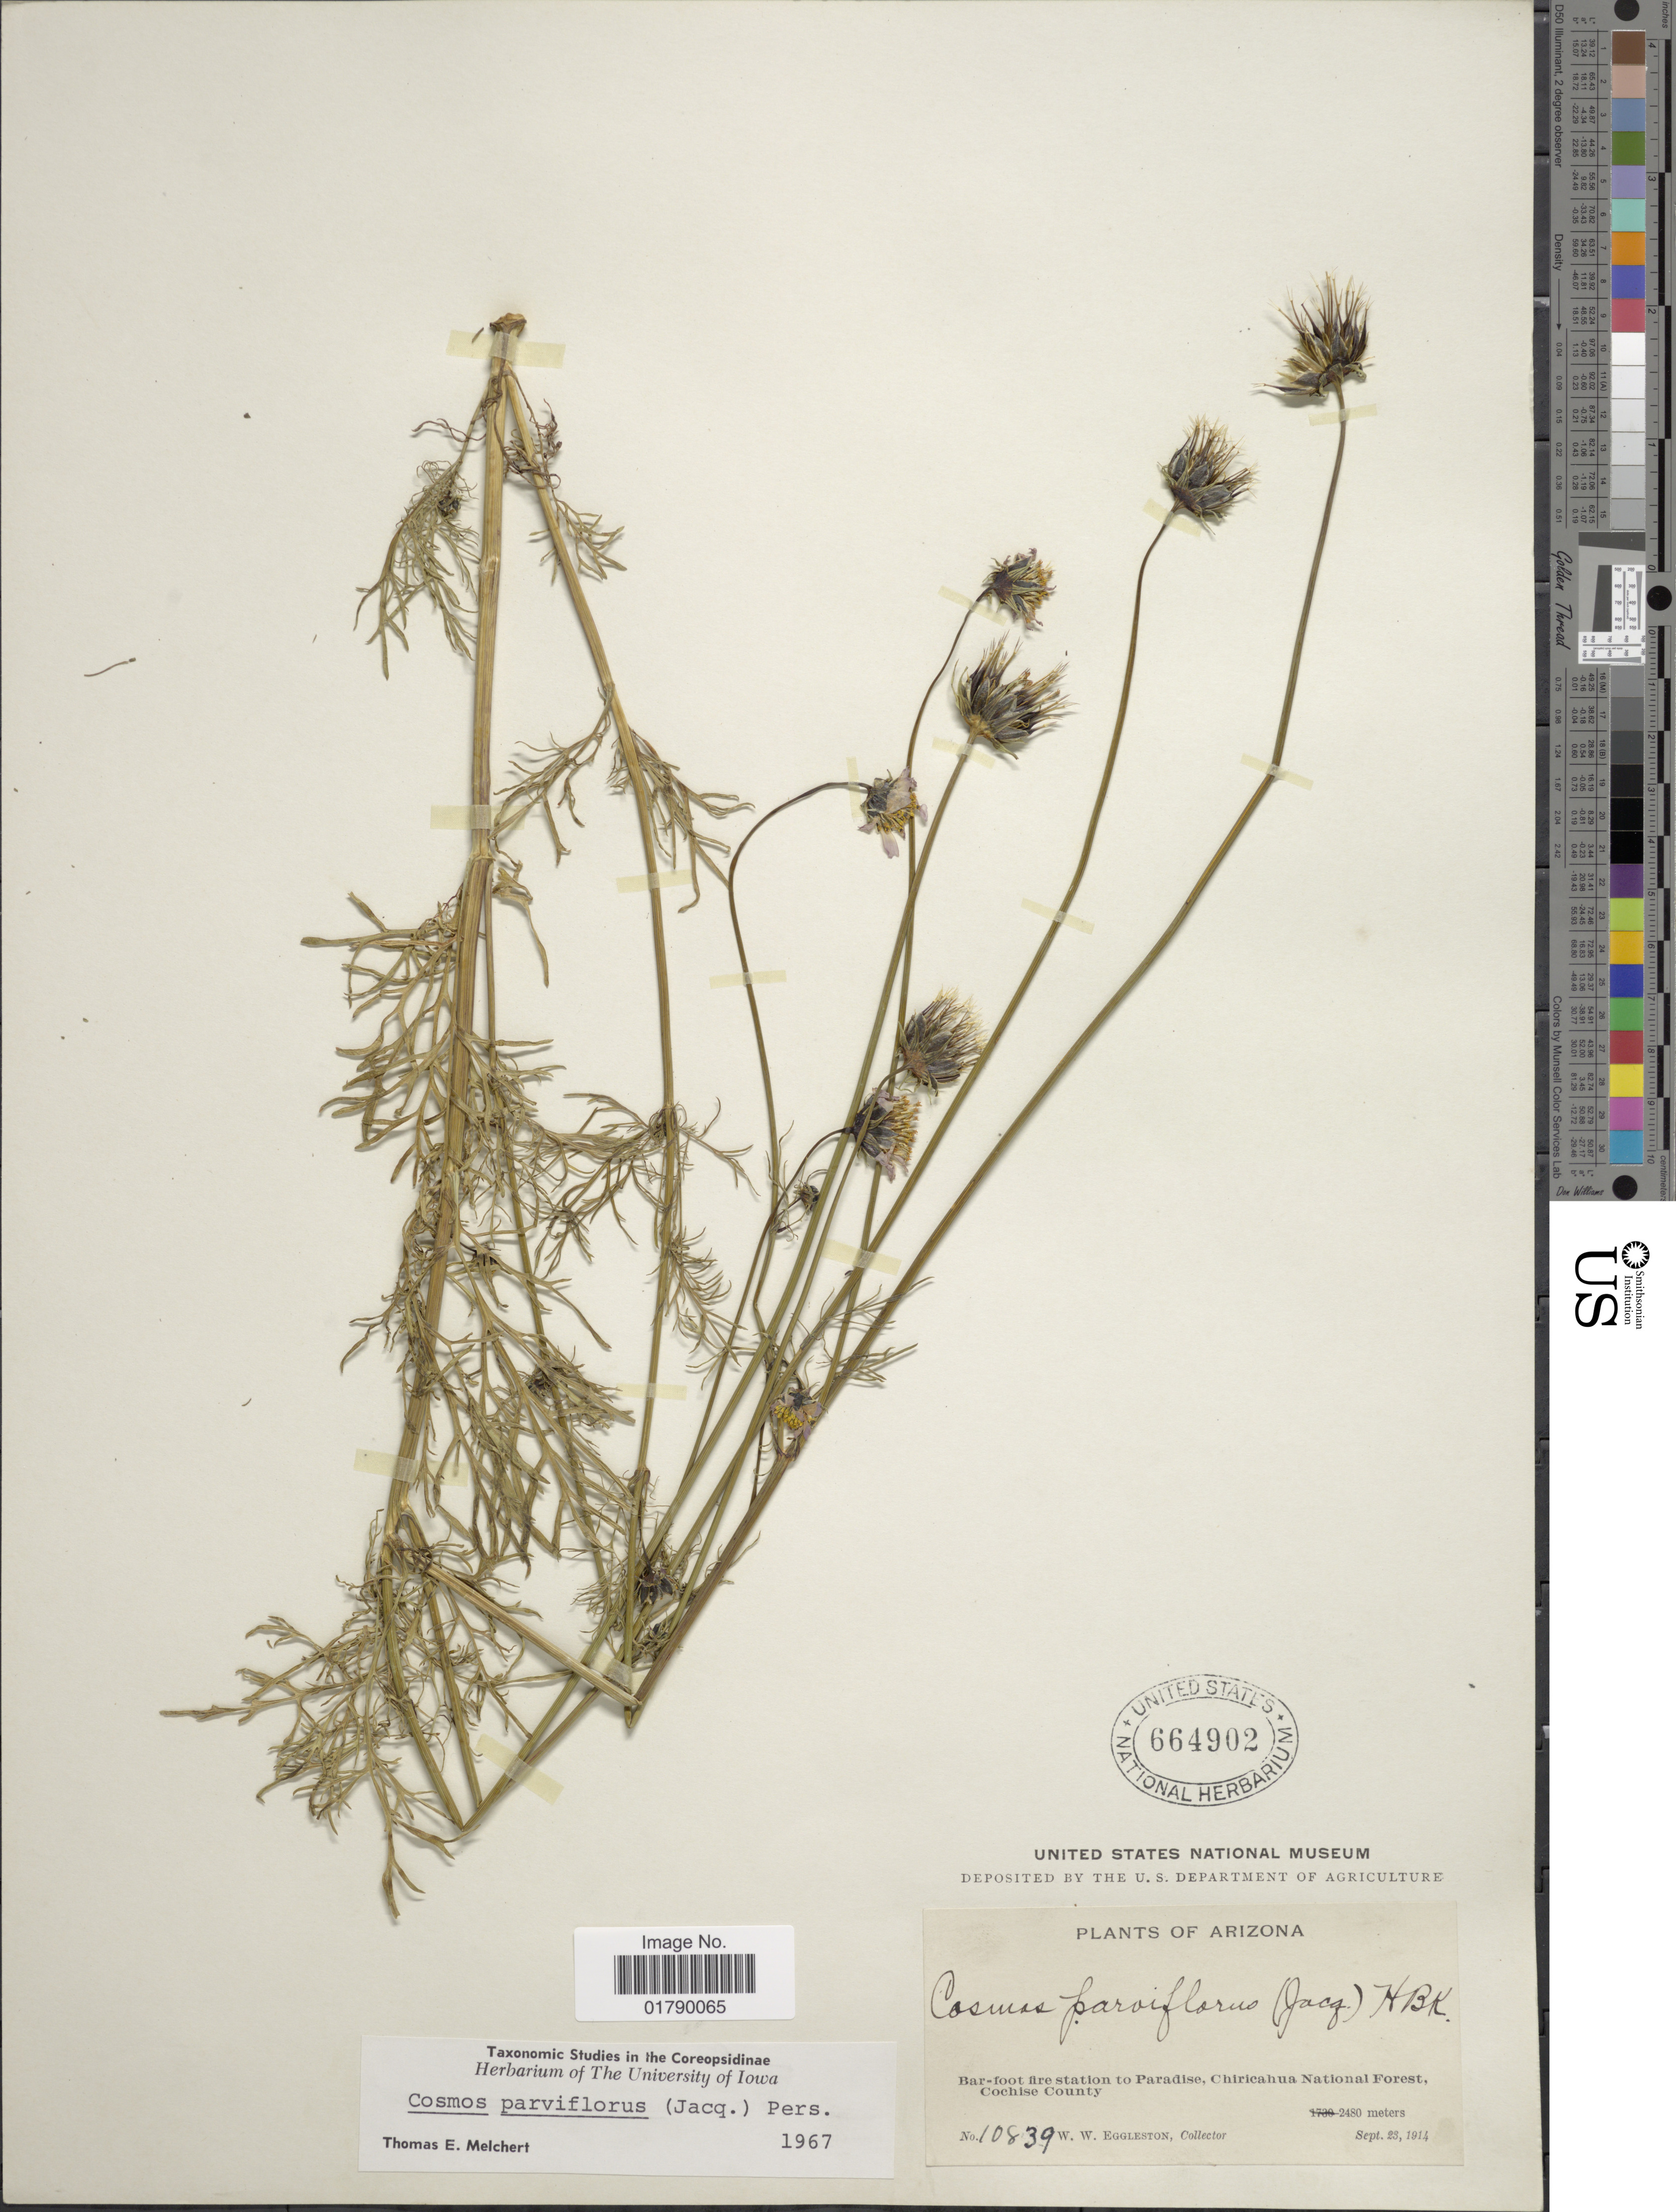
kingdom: Plantae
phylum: Tracheophyta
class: Magnoliopsida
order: Asterales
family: Asteraceae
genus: Cosmos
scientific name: Cosmos parviflorus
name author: (Jacq.) Pers.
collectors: W. W. Eggleston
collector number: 10839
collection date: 1914-09-23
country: United States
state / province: Arizona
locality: Bar-foot fire station to Paradise, Chiricahua National Forest, Cochise County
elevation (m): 2480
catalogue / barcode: US 664902